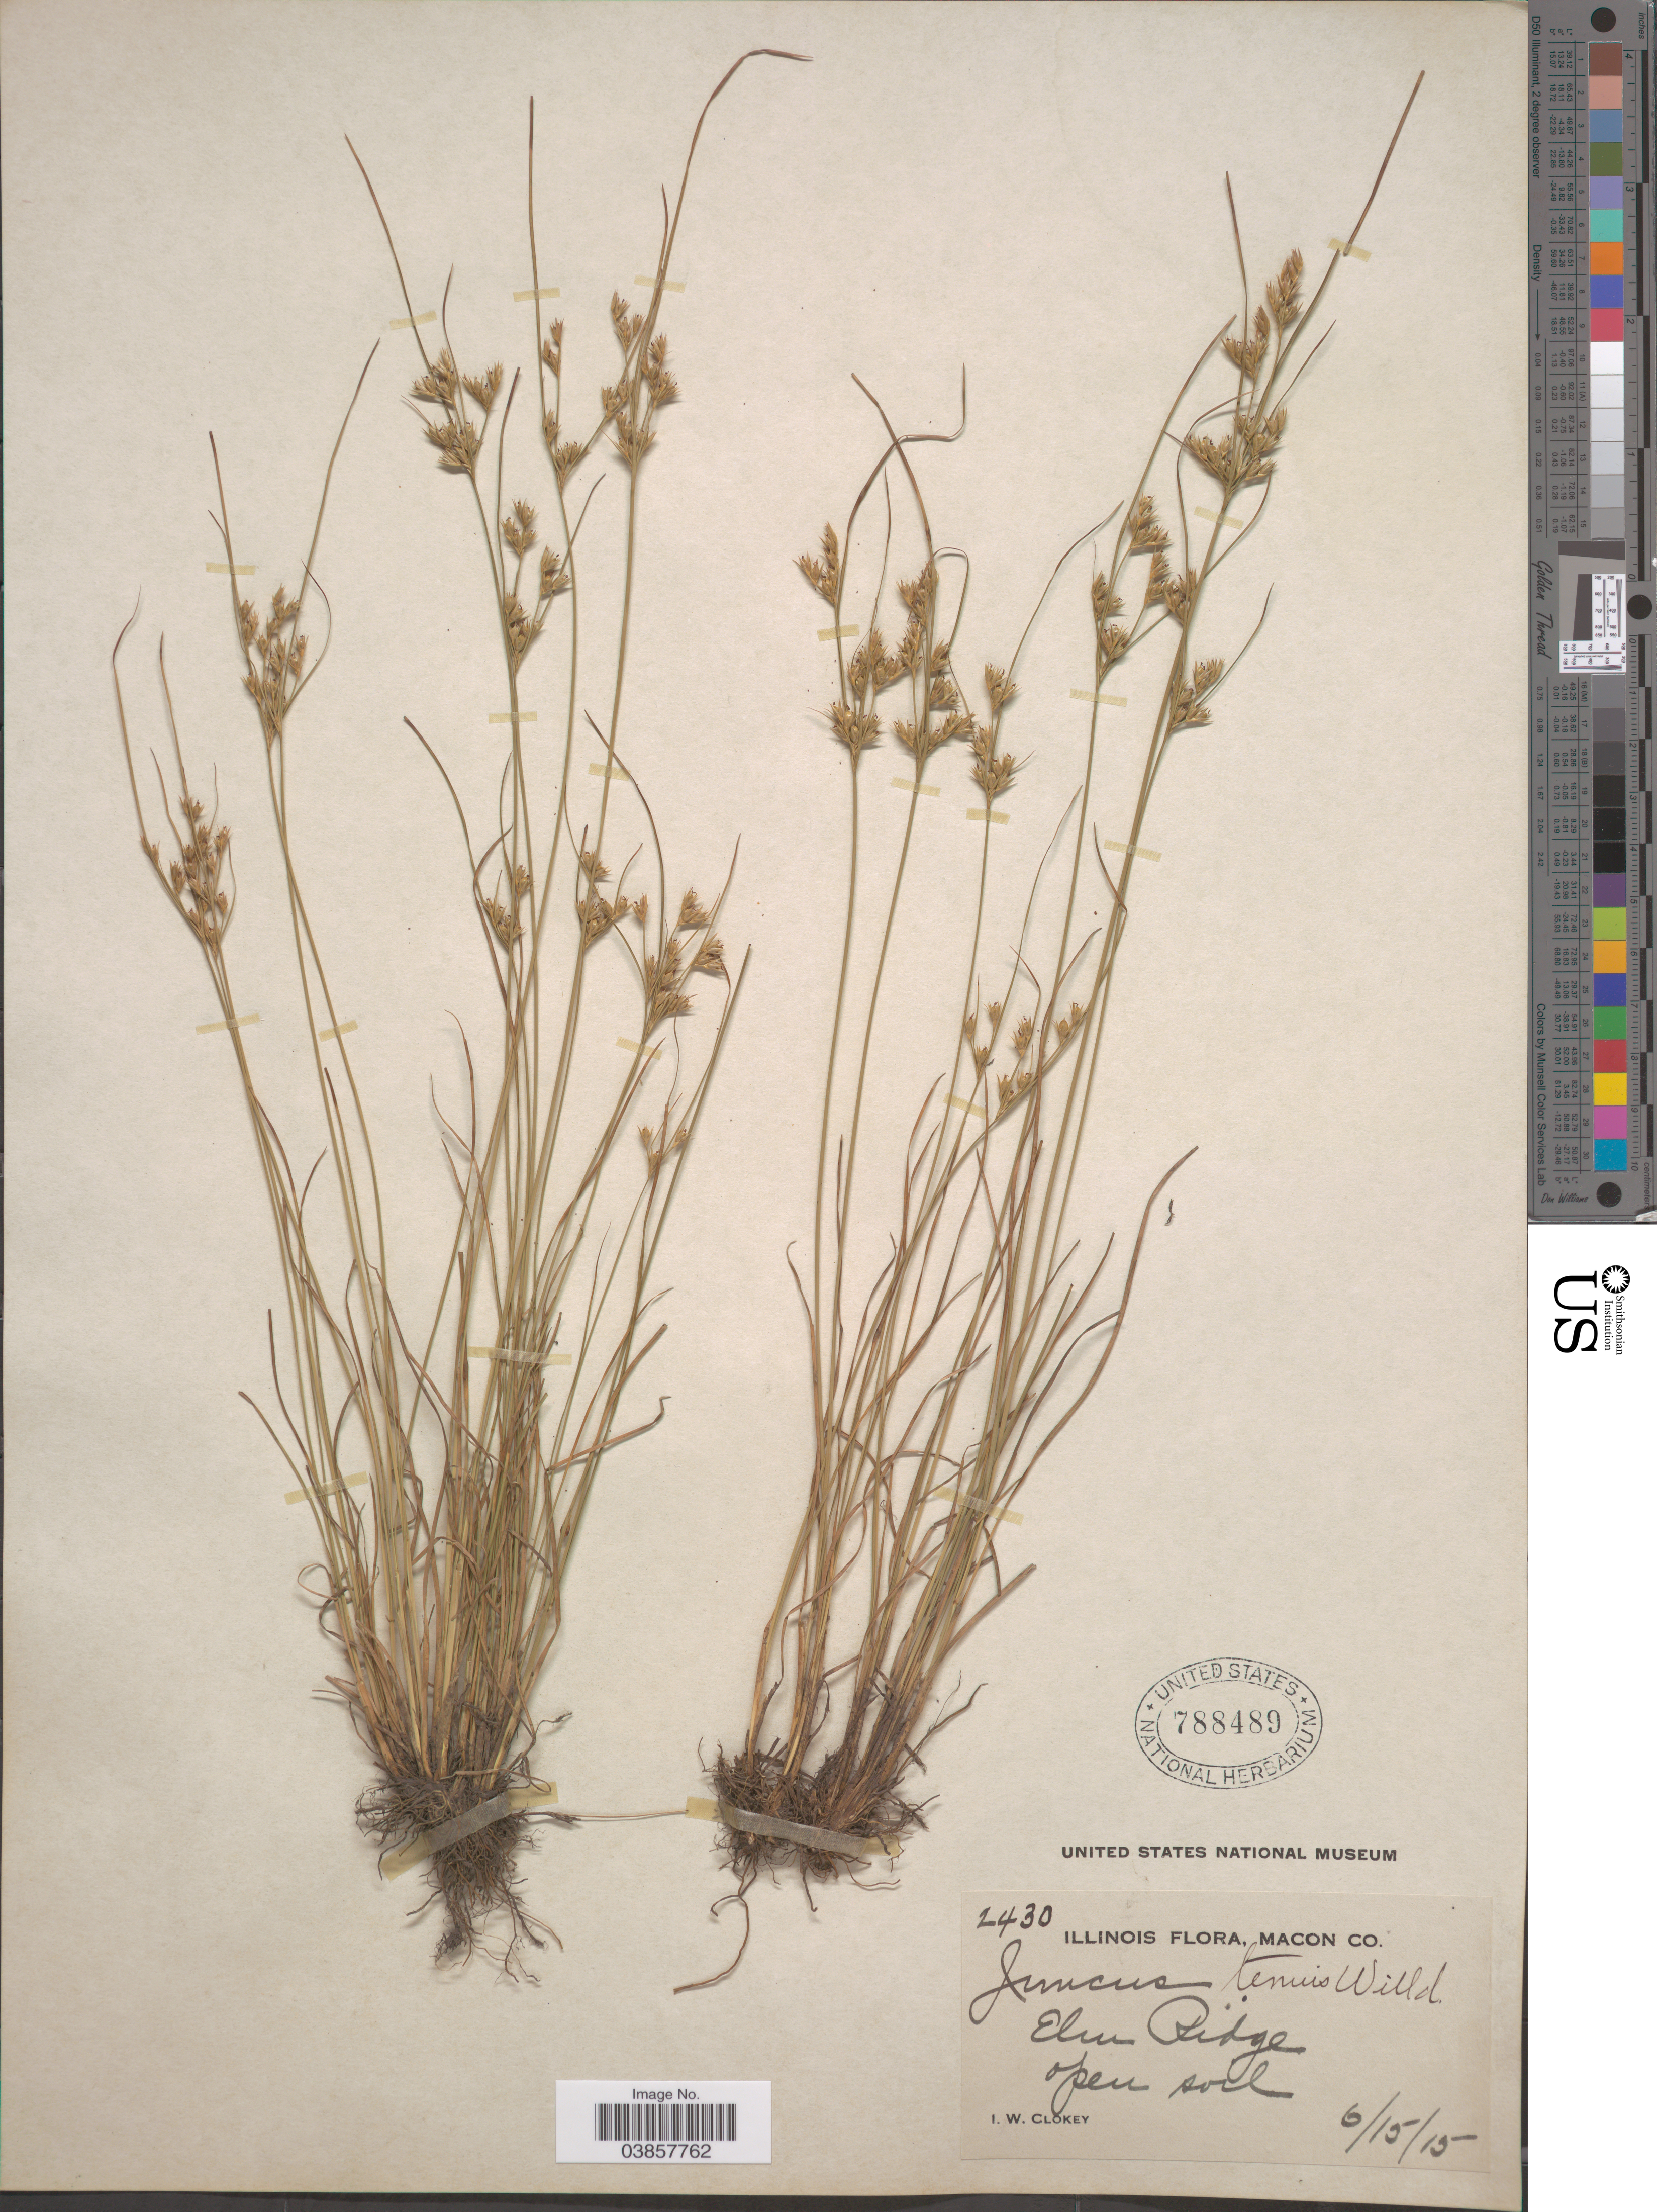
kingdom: Plantae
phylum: Tracheophyta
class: Liliopsida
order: Poales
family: Juncaceae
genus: Juncus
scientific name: Juncus tenuis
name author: Willd.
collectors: I. W. Clokey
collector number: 2430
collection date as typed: Transcribed d/m/y: 15/6/15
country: United States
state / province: Illinois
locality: Macon Co. Elm Ridge.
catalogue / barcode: US 788489